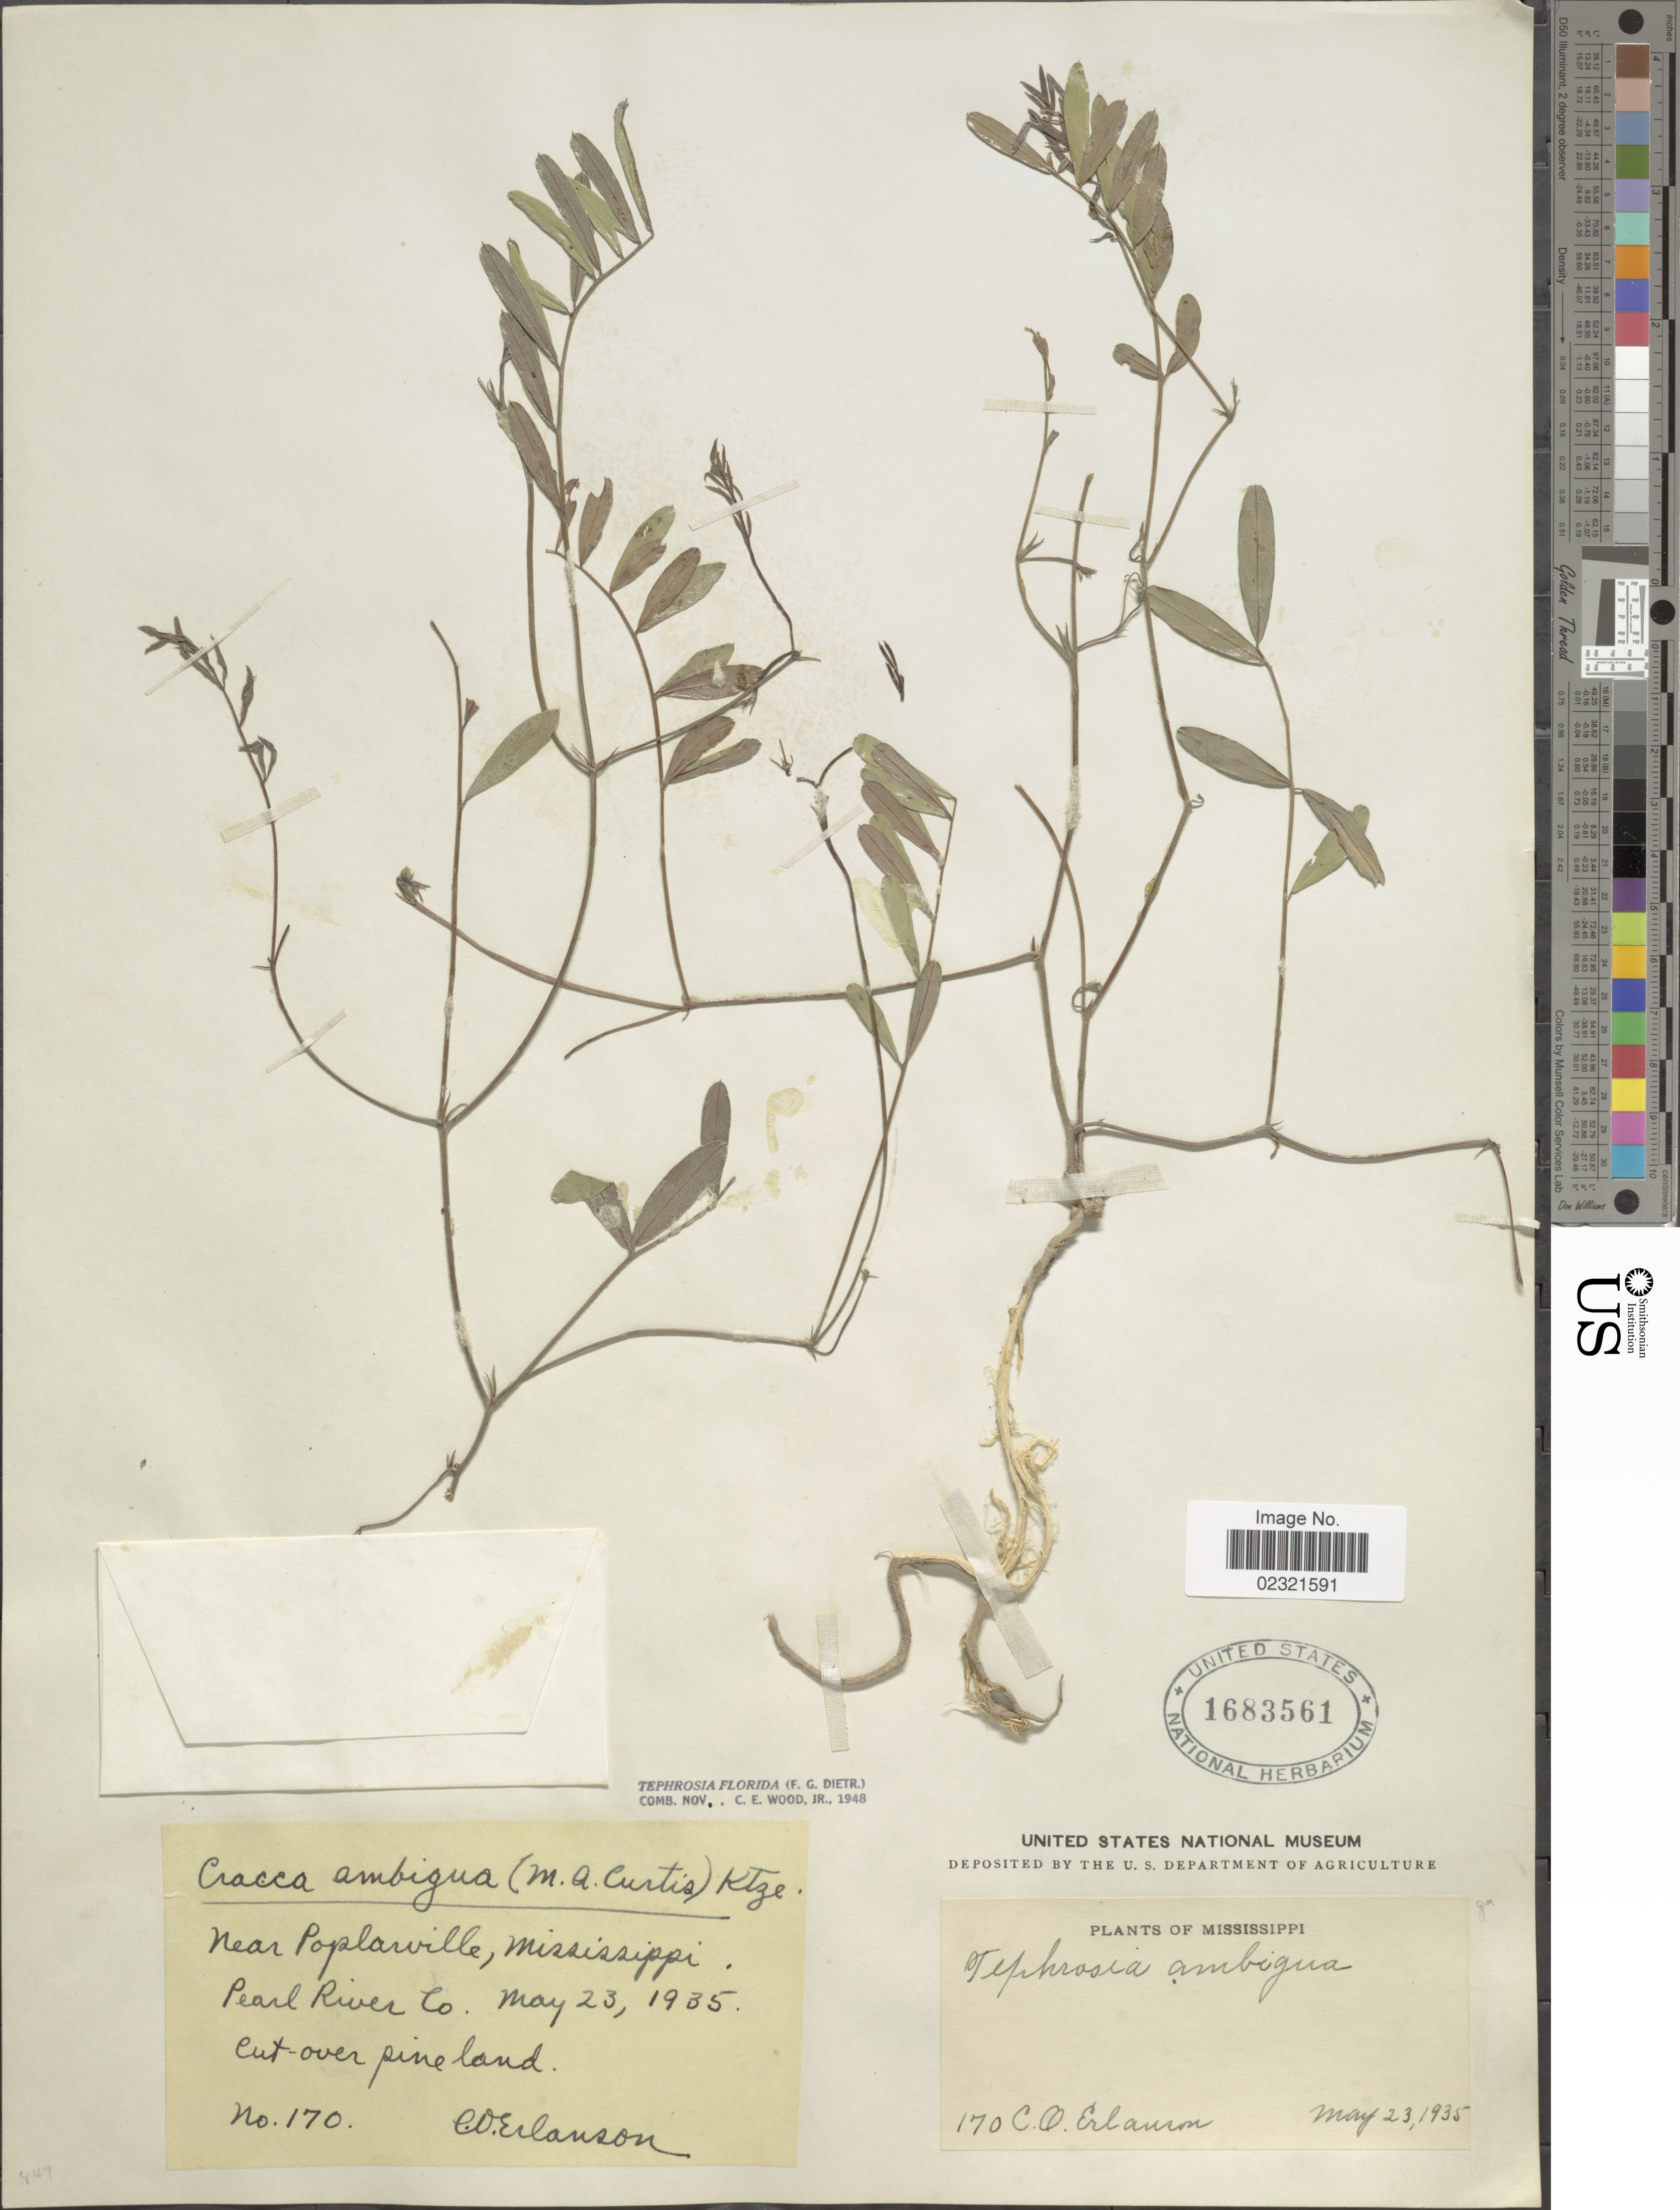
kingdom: Plantae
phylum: Tracheophyta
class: Magnoliopsida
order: Fabales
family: Fabaceae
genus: Tephrosia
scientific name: Tephrosia florida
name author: (Dietr.) C.E. Wood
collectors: C. O. Erlanson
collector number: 170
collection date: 1935-05-23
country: United States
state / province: Mississippi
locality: Near Poplaville, Mississippi. Pearl River Co.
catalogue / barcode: US 1683561